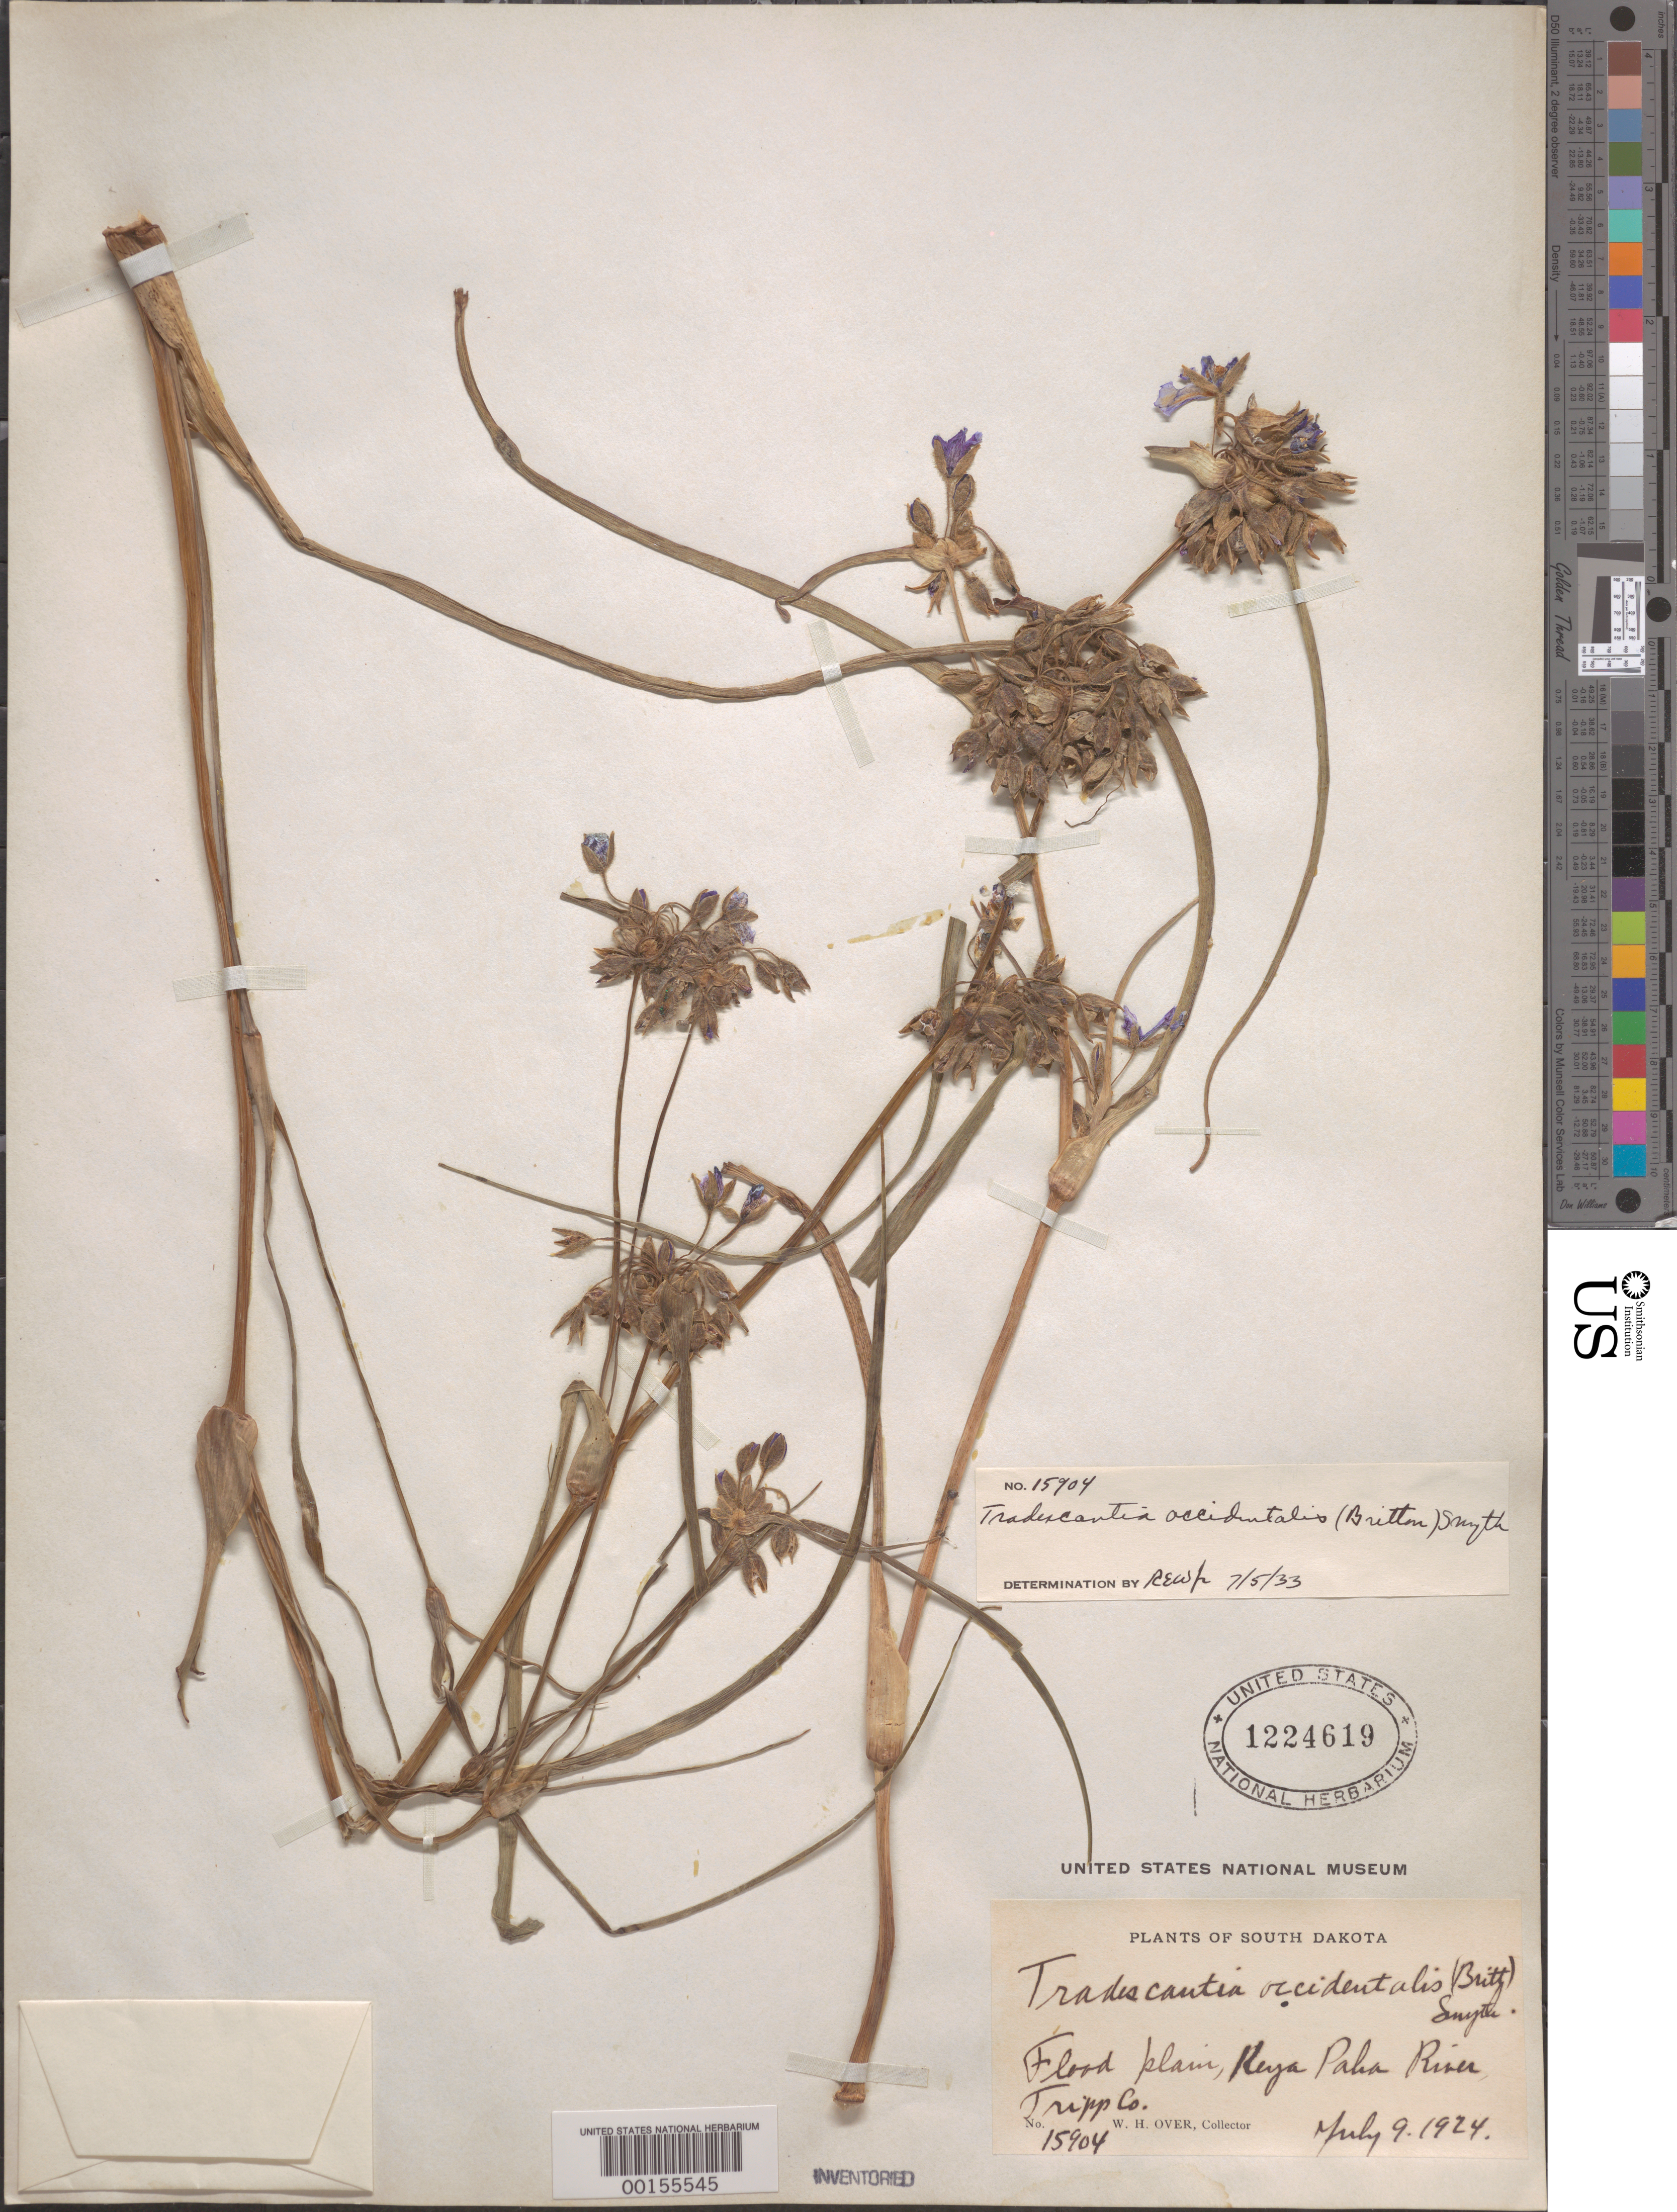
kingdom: Plantae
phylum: Tracheophyta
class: Liliopsida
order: Commelinales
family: Commelinaceae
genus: Tradescantia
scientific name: Tradescantia occidentalis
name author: (Britton) Smyth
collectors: W. Over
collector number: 15904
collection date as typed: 09 Jul 1924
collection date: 1924-07-09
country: United States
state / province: South Dakota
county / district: Tripp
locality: Keya palia river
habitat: Flood plain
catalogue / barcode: US 1224619